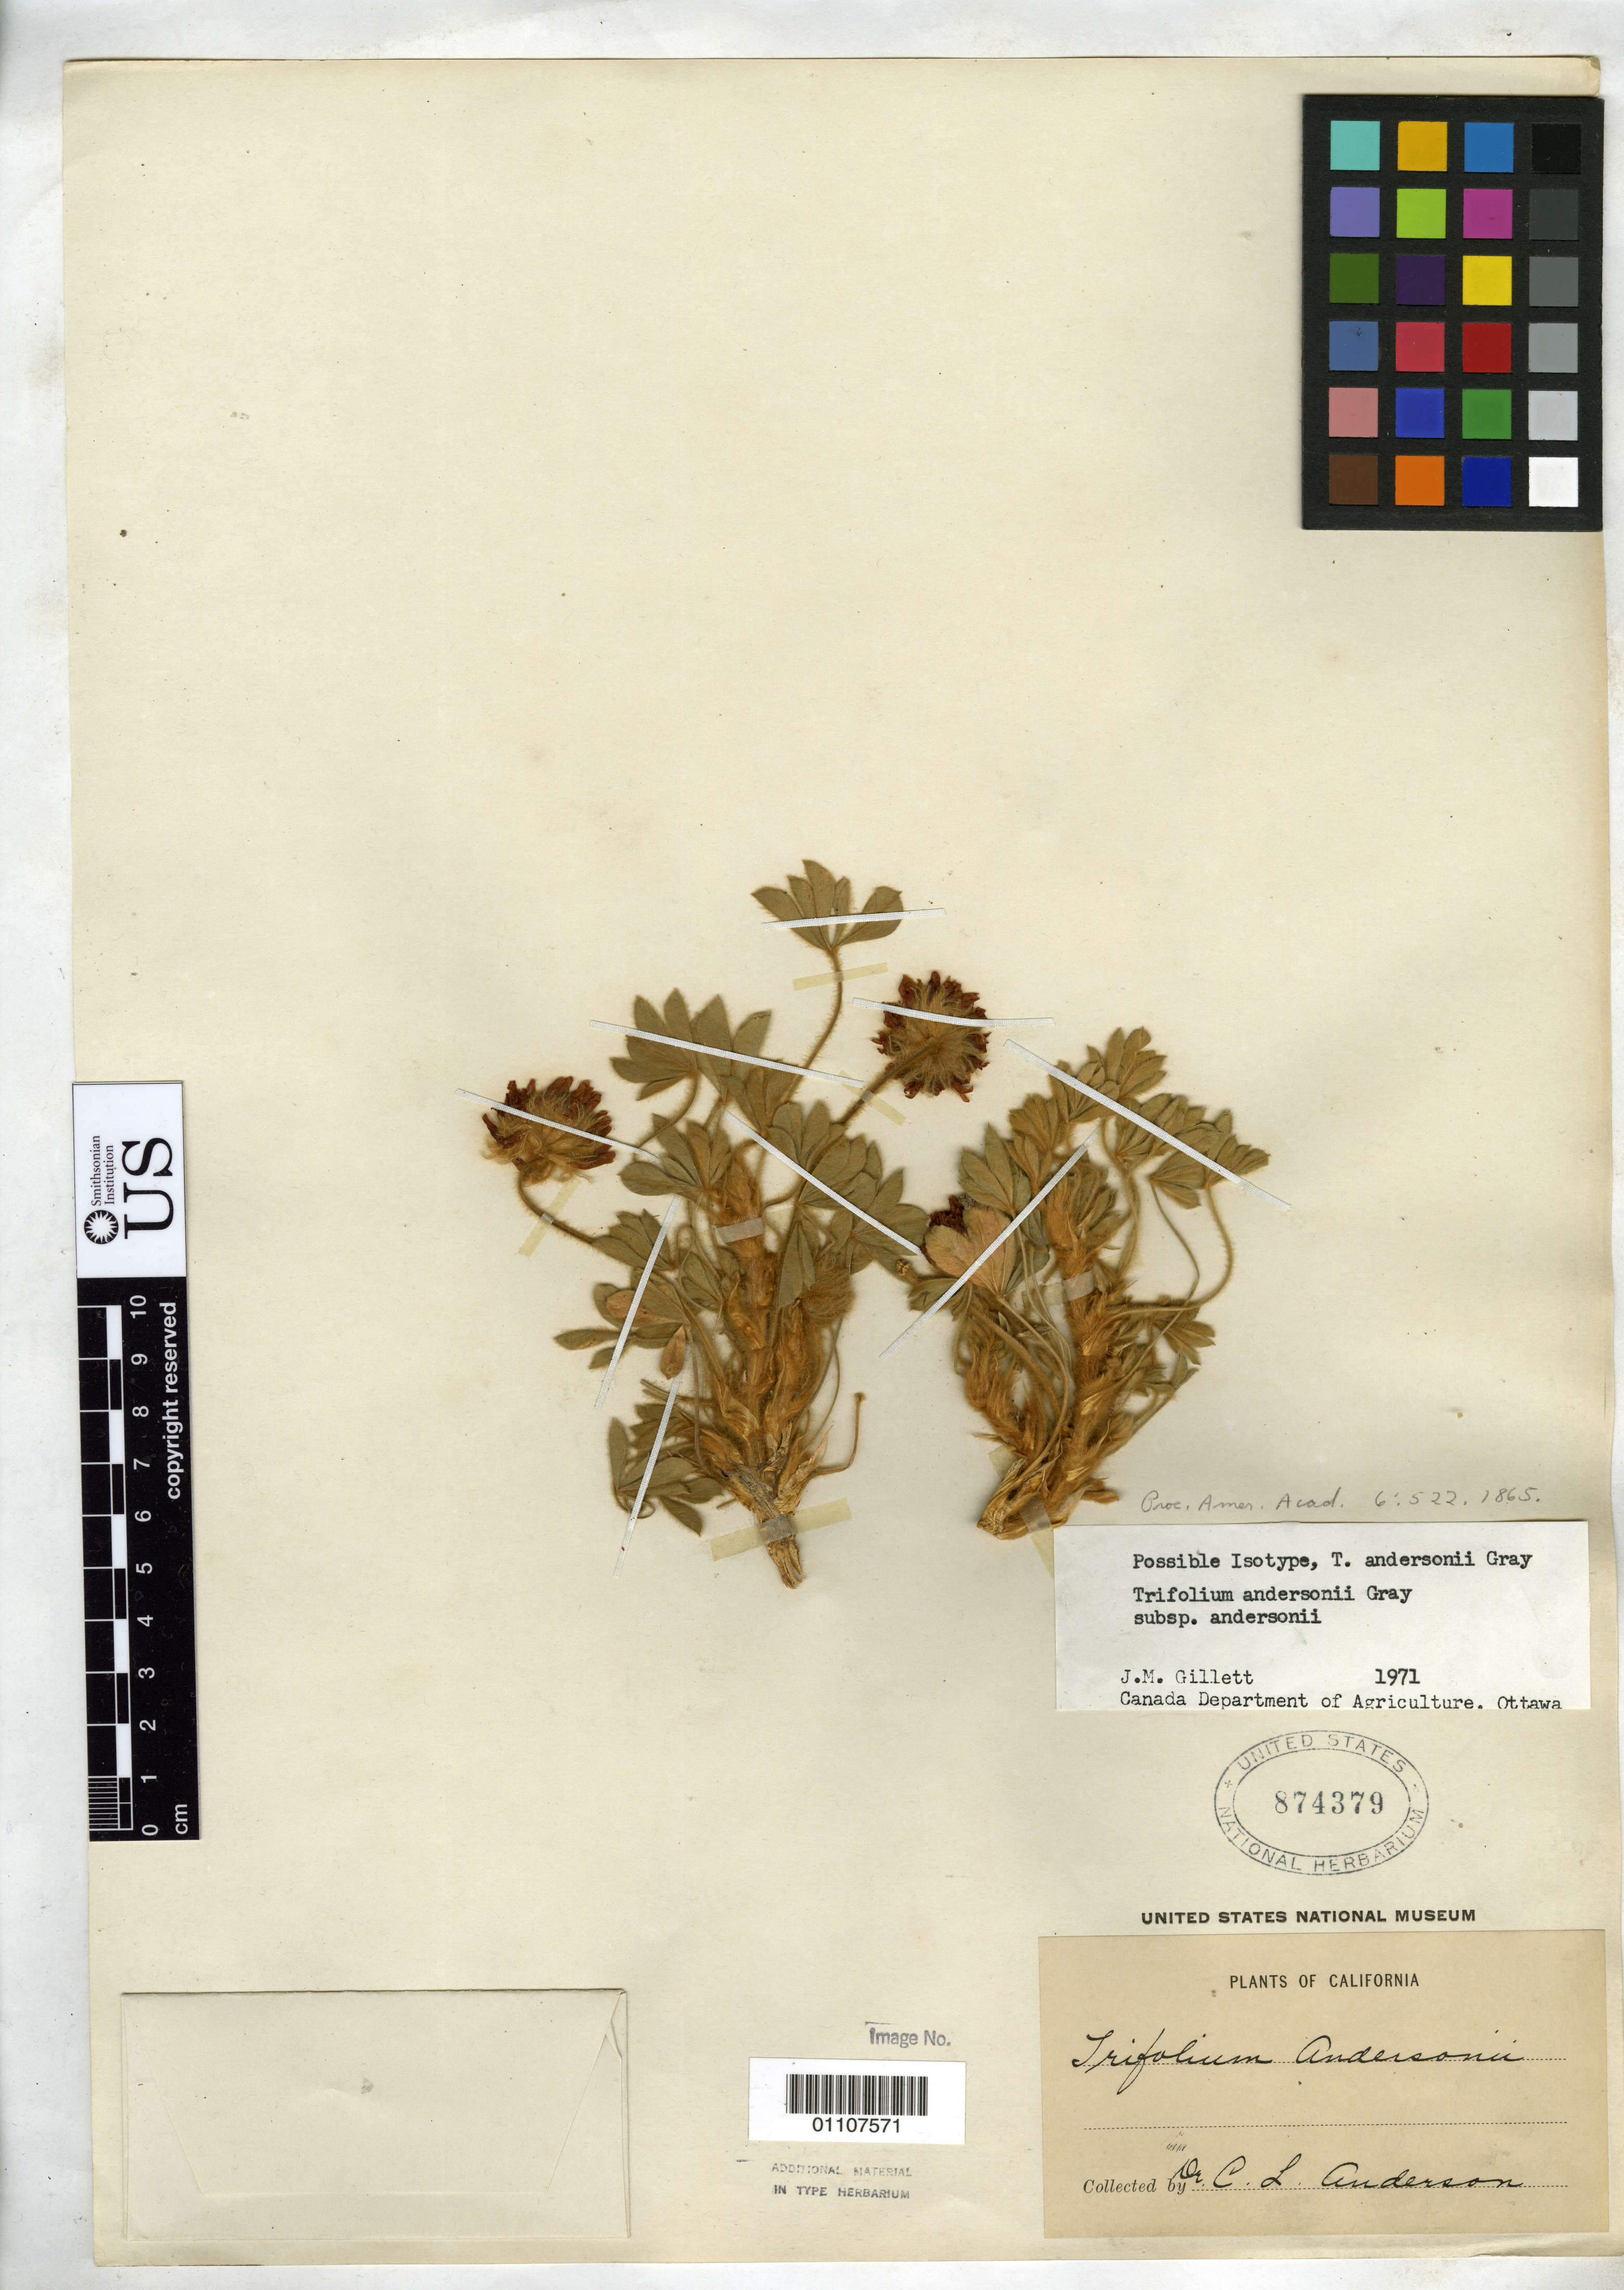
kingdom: Plantae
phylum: Tracheophyta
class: Magnoliopsida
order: Fabales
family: Fabaceae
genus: Trifolium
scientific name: Trifolium andersonii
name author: A. Gray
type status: Isotype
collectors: C. L. Anderson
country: United States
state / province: California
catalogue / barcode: US 874379